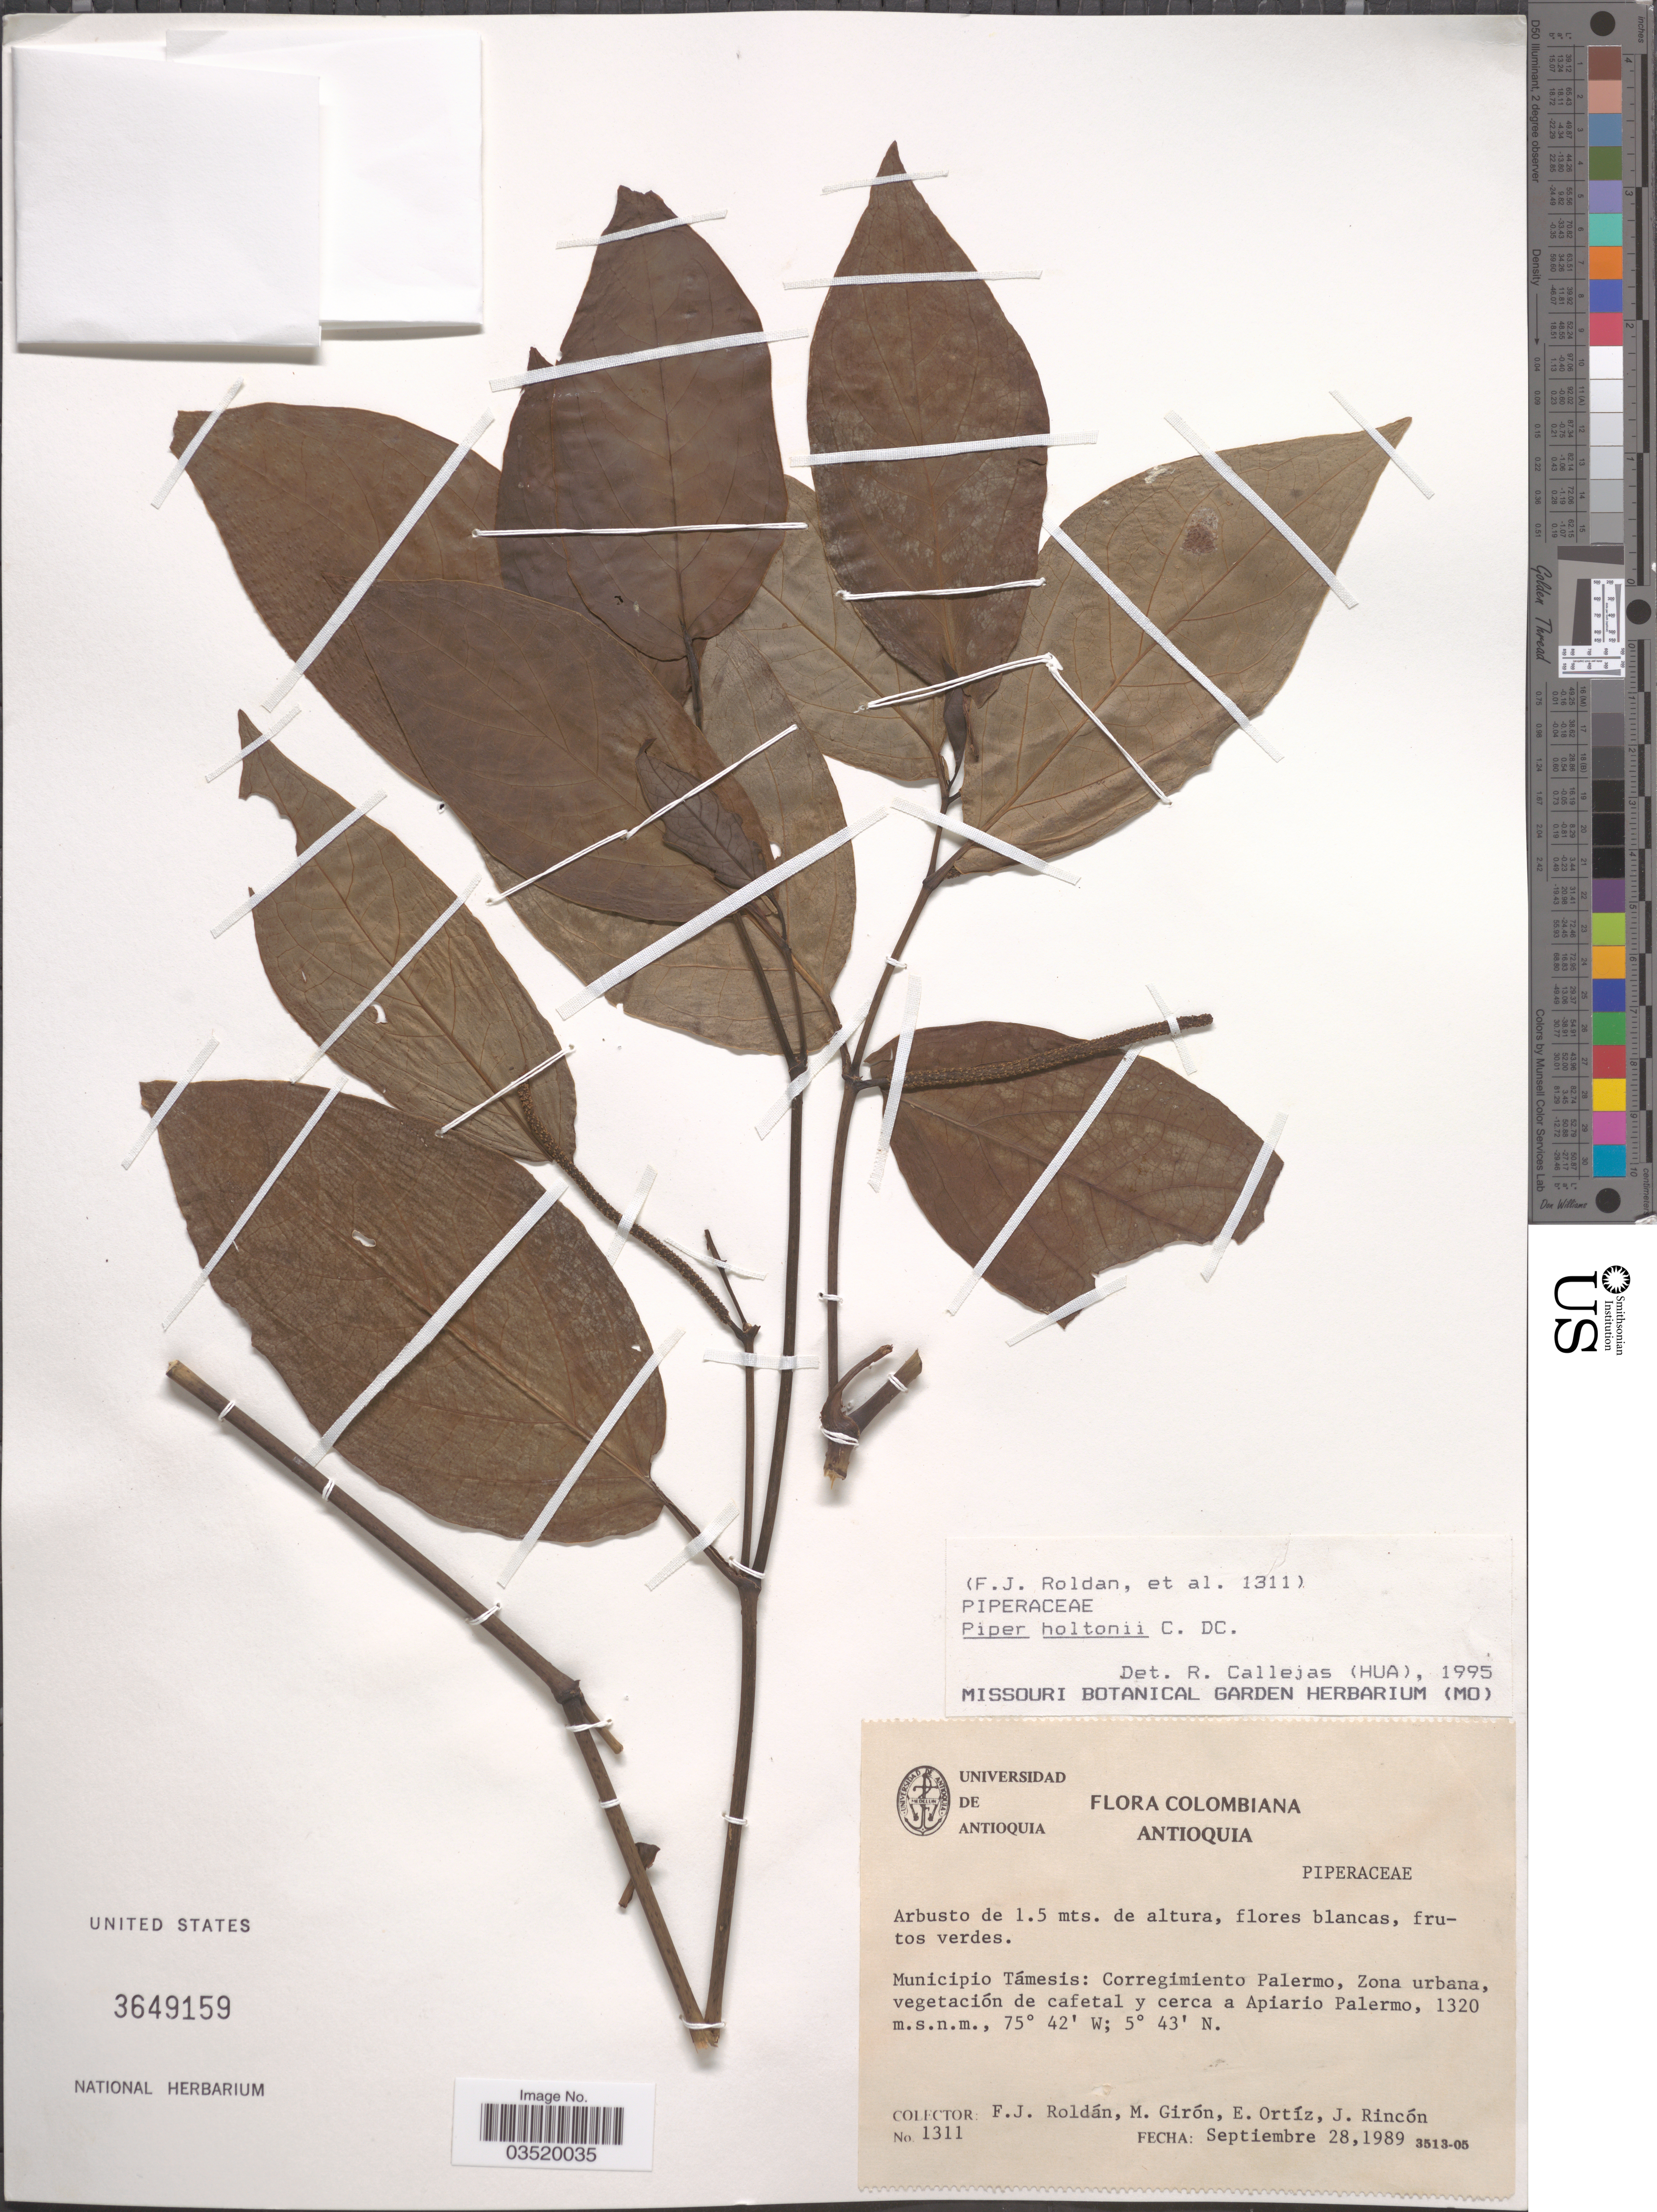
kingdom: Plantae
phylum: Tracheophyta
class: Magnoliopsida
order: Piperales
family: Piperaceae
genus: Piper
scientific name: Piper holtonii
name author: Trel.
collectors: F. J. Roldán, M. Giron, E. Ortiz & J. Rincon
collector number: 1311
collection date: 1989-09-28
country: Colombia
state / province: Antioquia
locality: Municipio Támesis: Corregimiento Palermo, Zona urbana, vegetación de cafetal y cerca a Apiario Palermo.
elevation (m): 1320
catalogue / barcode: US 3649159